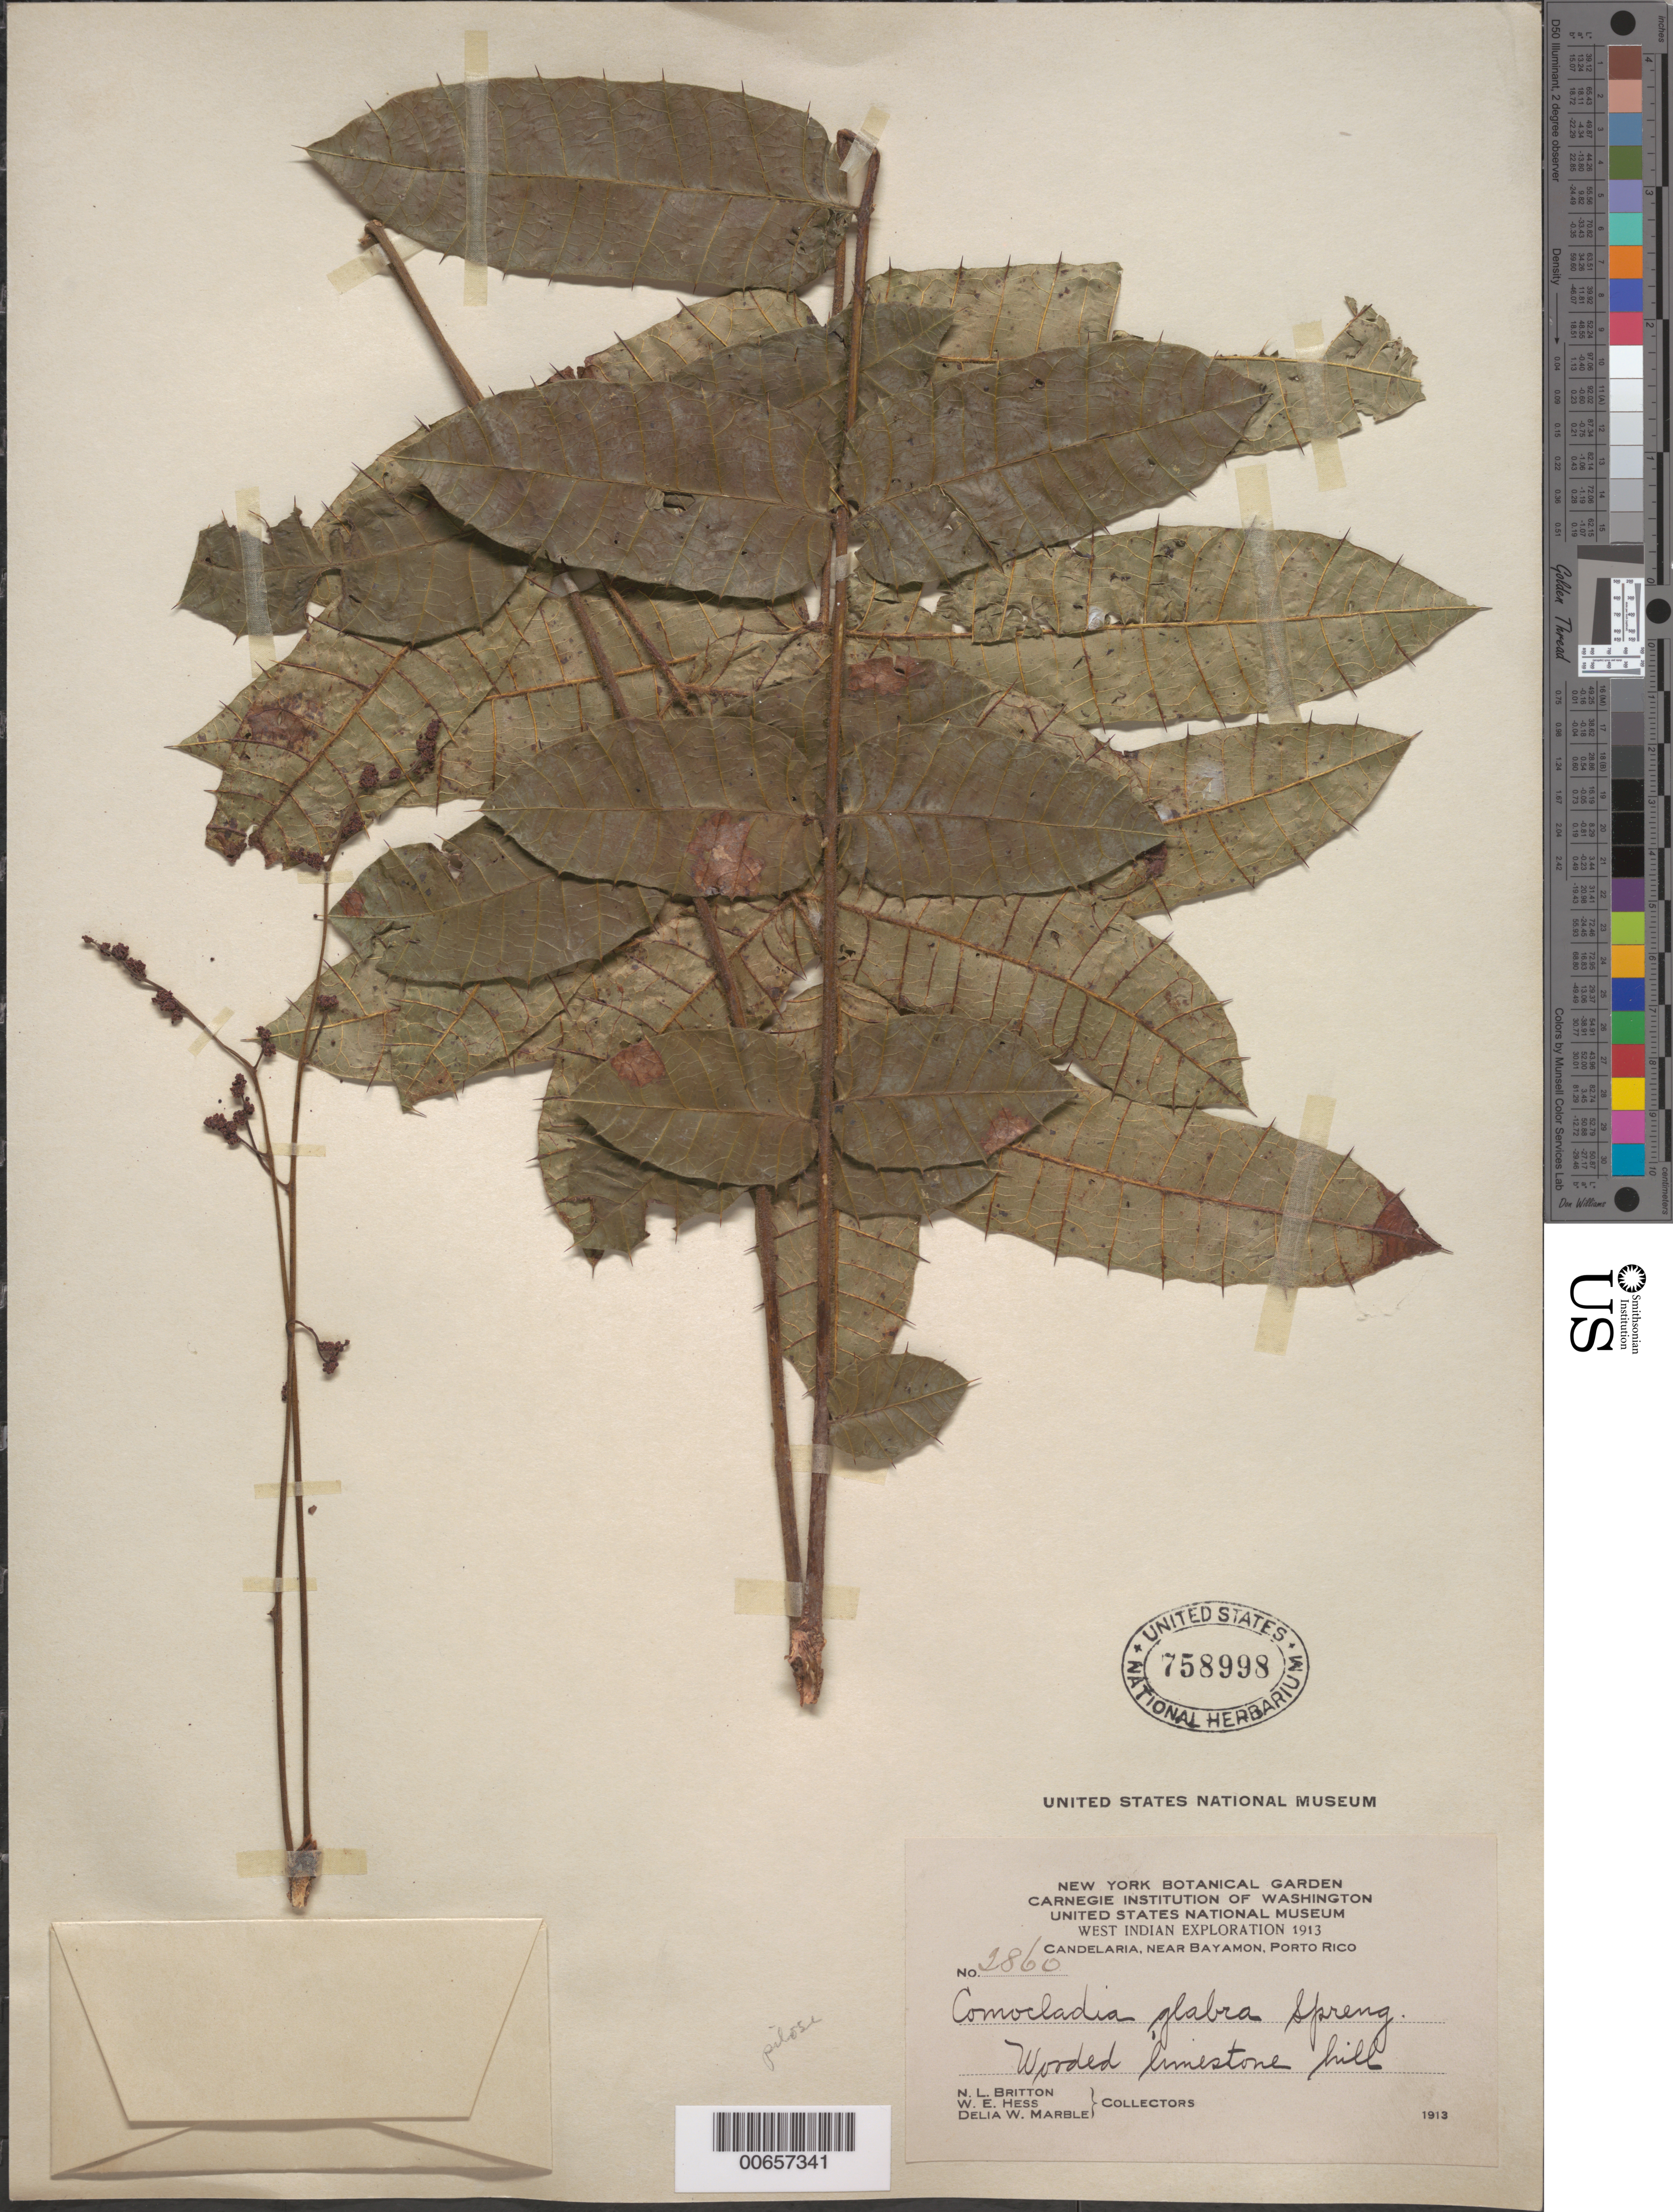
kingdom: Plantae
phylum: Tracheophyta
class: Magnoliopsida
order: Sapindales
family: Anacardiaceae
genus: Comocladia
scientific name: Comocladia glabra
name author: (Schult.) Spreng.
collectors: N. Britton, W. Hess & D. W. Marble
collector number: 2860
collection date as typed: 1913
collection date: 1913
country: Puerto Rico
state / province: Toa Baja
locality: Candelaria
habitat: Wooded limestone hill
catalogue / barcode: US 758998